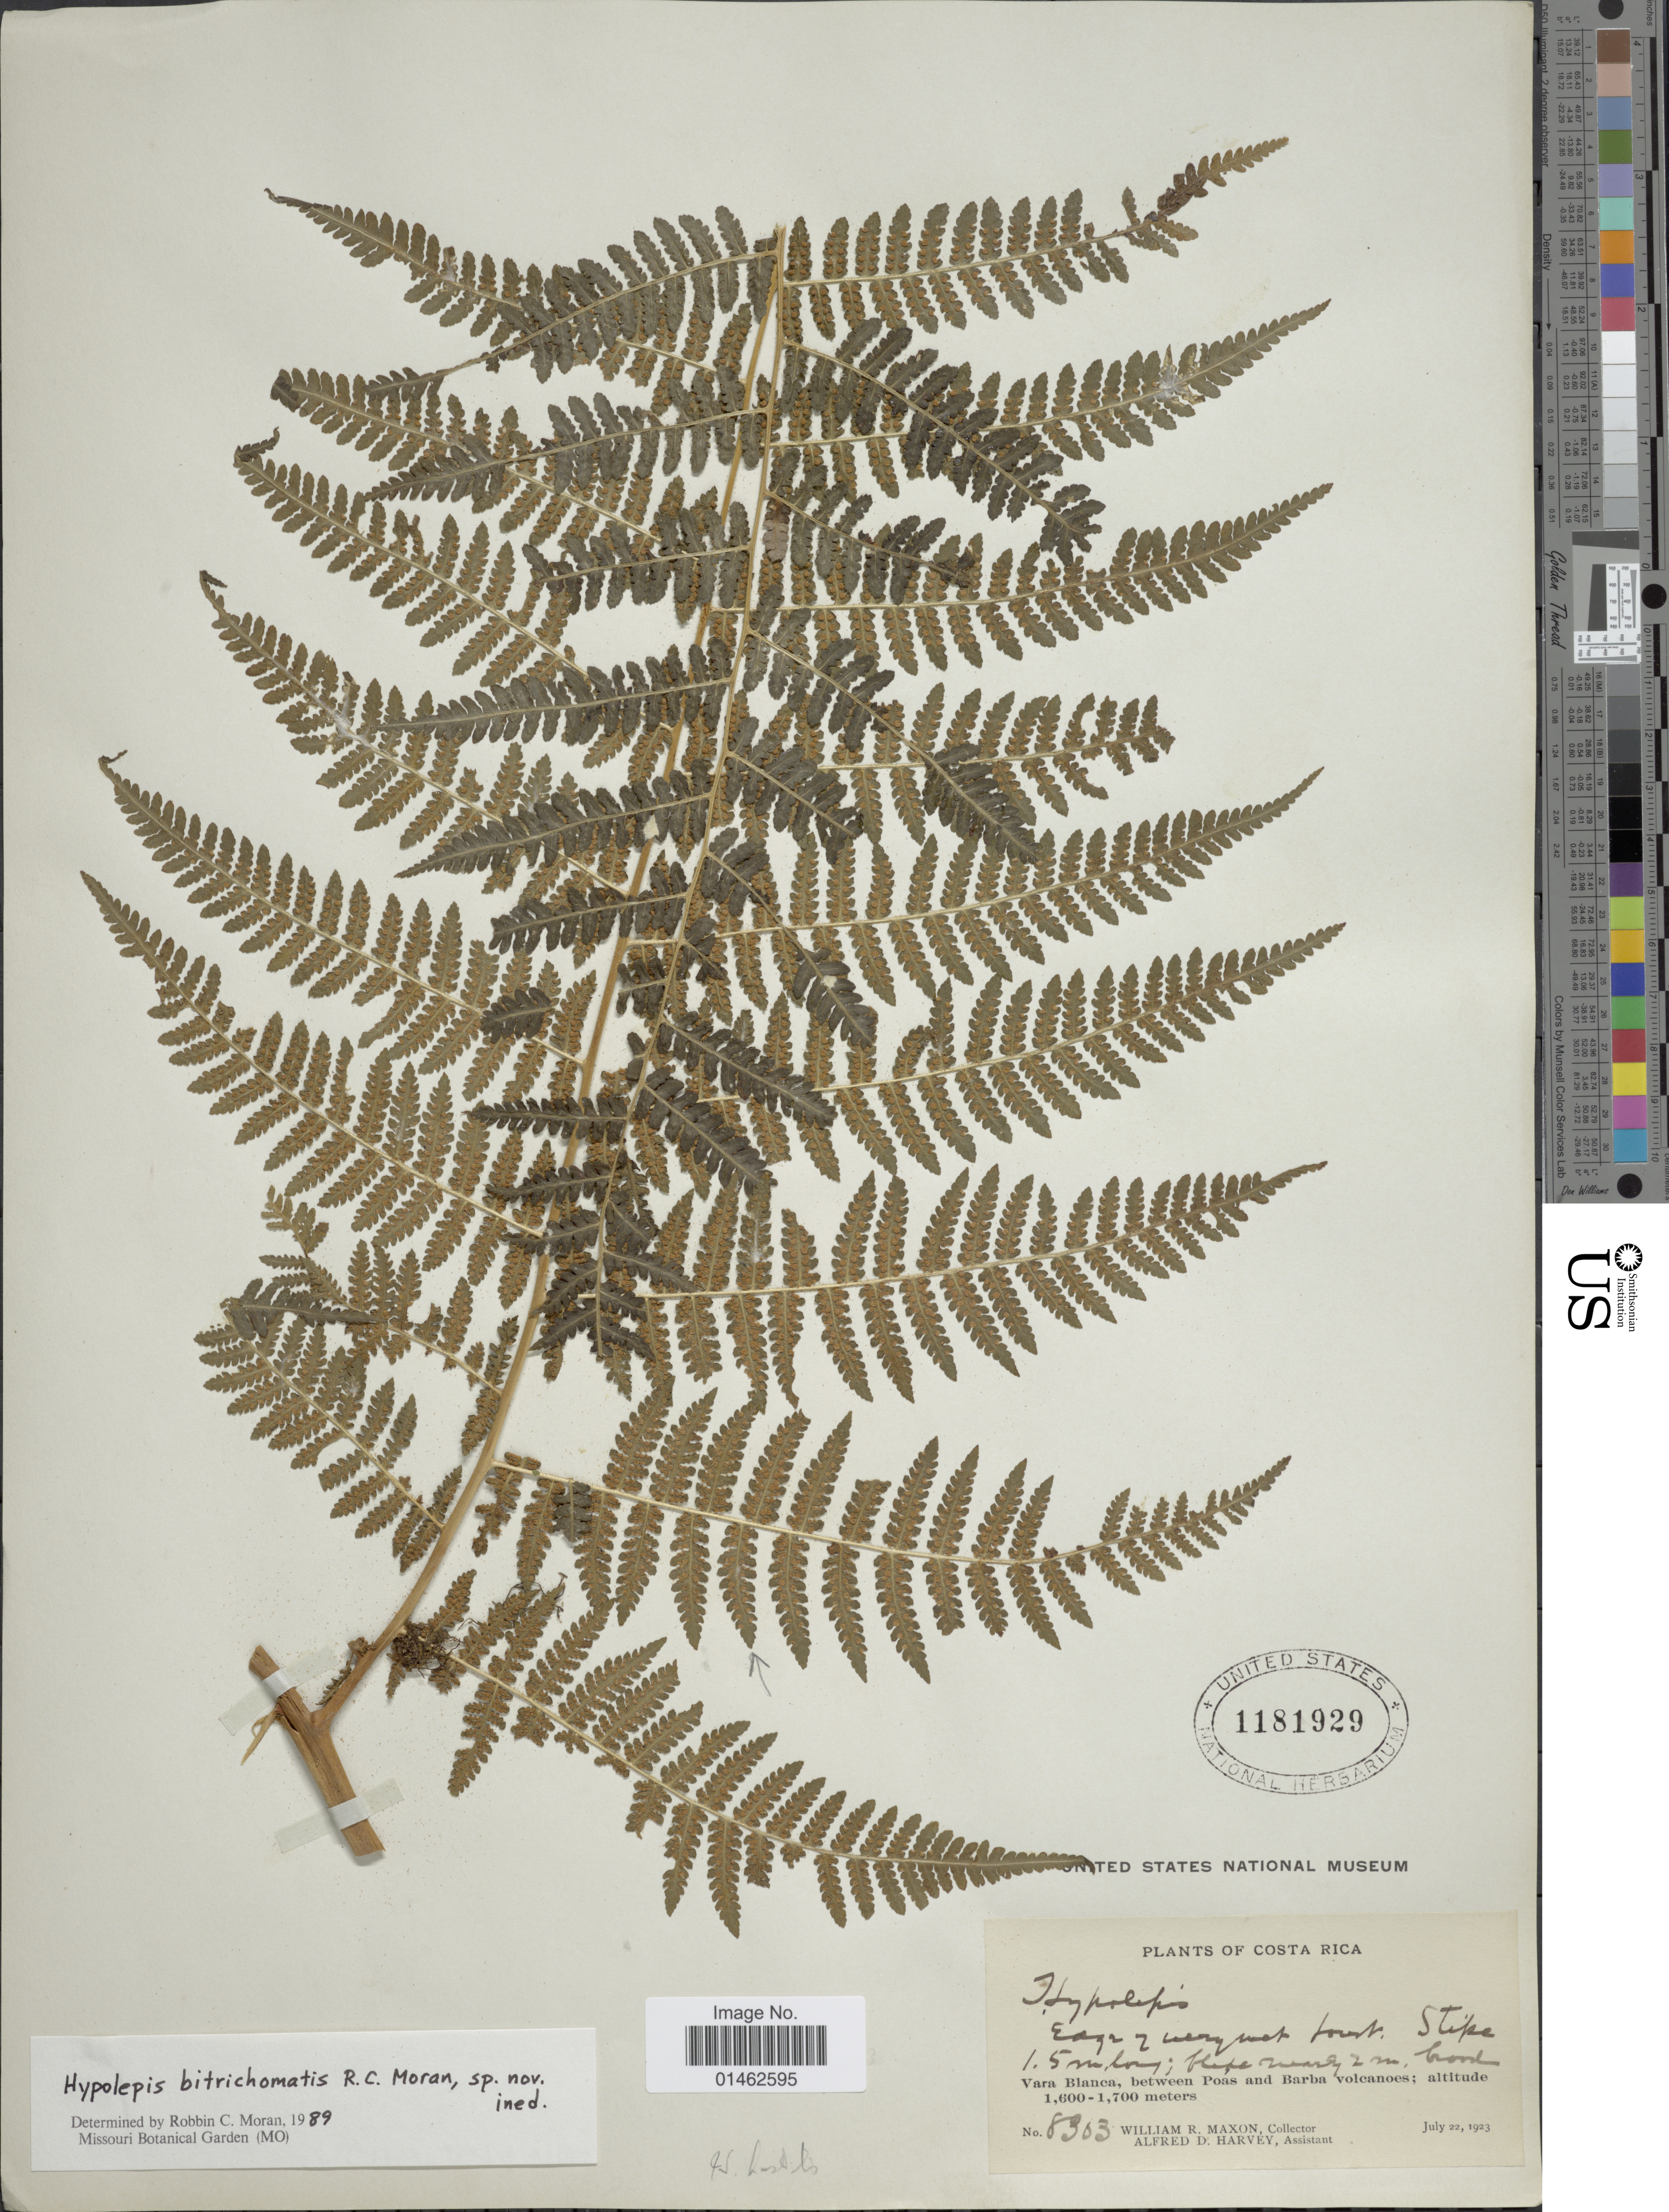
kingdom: Plantae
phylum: Tracheophyta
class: Polypodiopsida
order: Polypodiales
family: Dennstaedtiaceae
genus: Hypolepis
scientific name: Hypolepis ditrichomatis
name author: R.C. Moran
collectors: W. R. Maxon & A. D. Harvey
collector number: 8303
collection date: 1923-07-22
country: Costa Rica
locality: Vara Blanca, between Poas and Barba volcanoes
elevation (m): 1600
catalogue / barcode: US 1181929